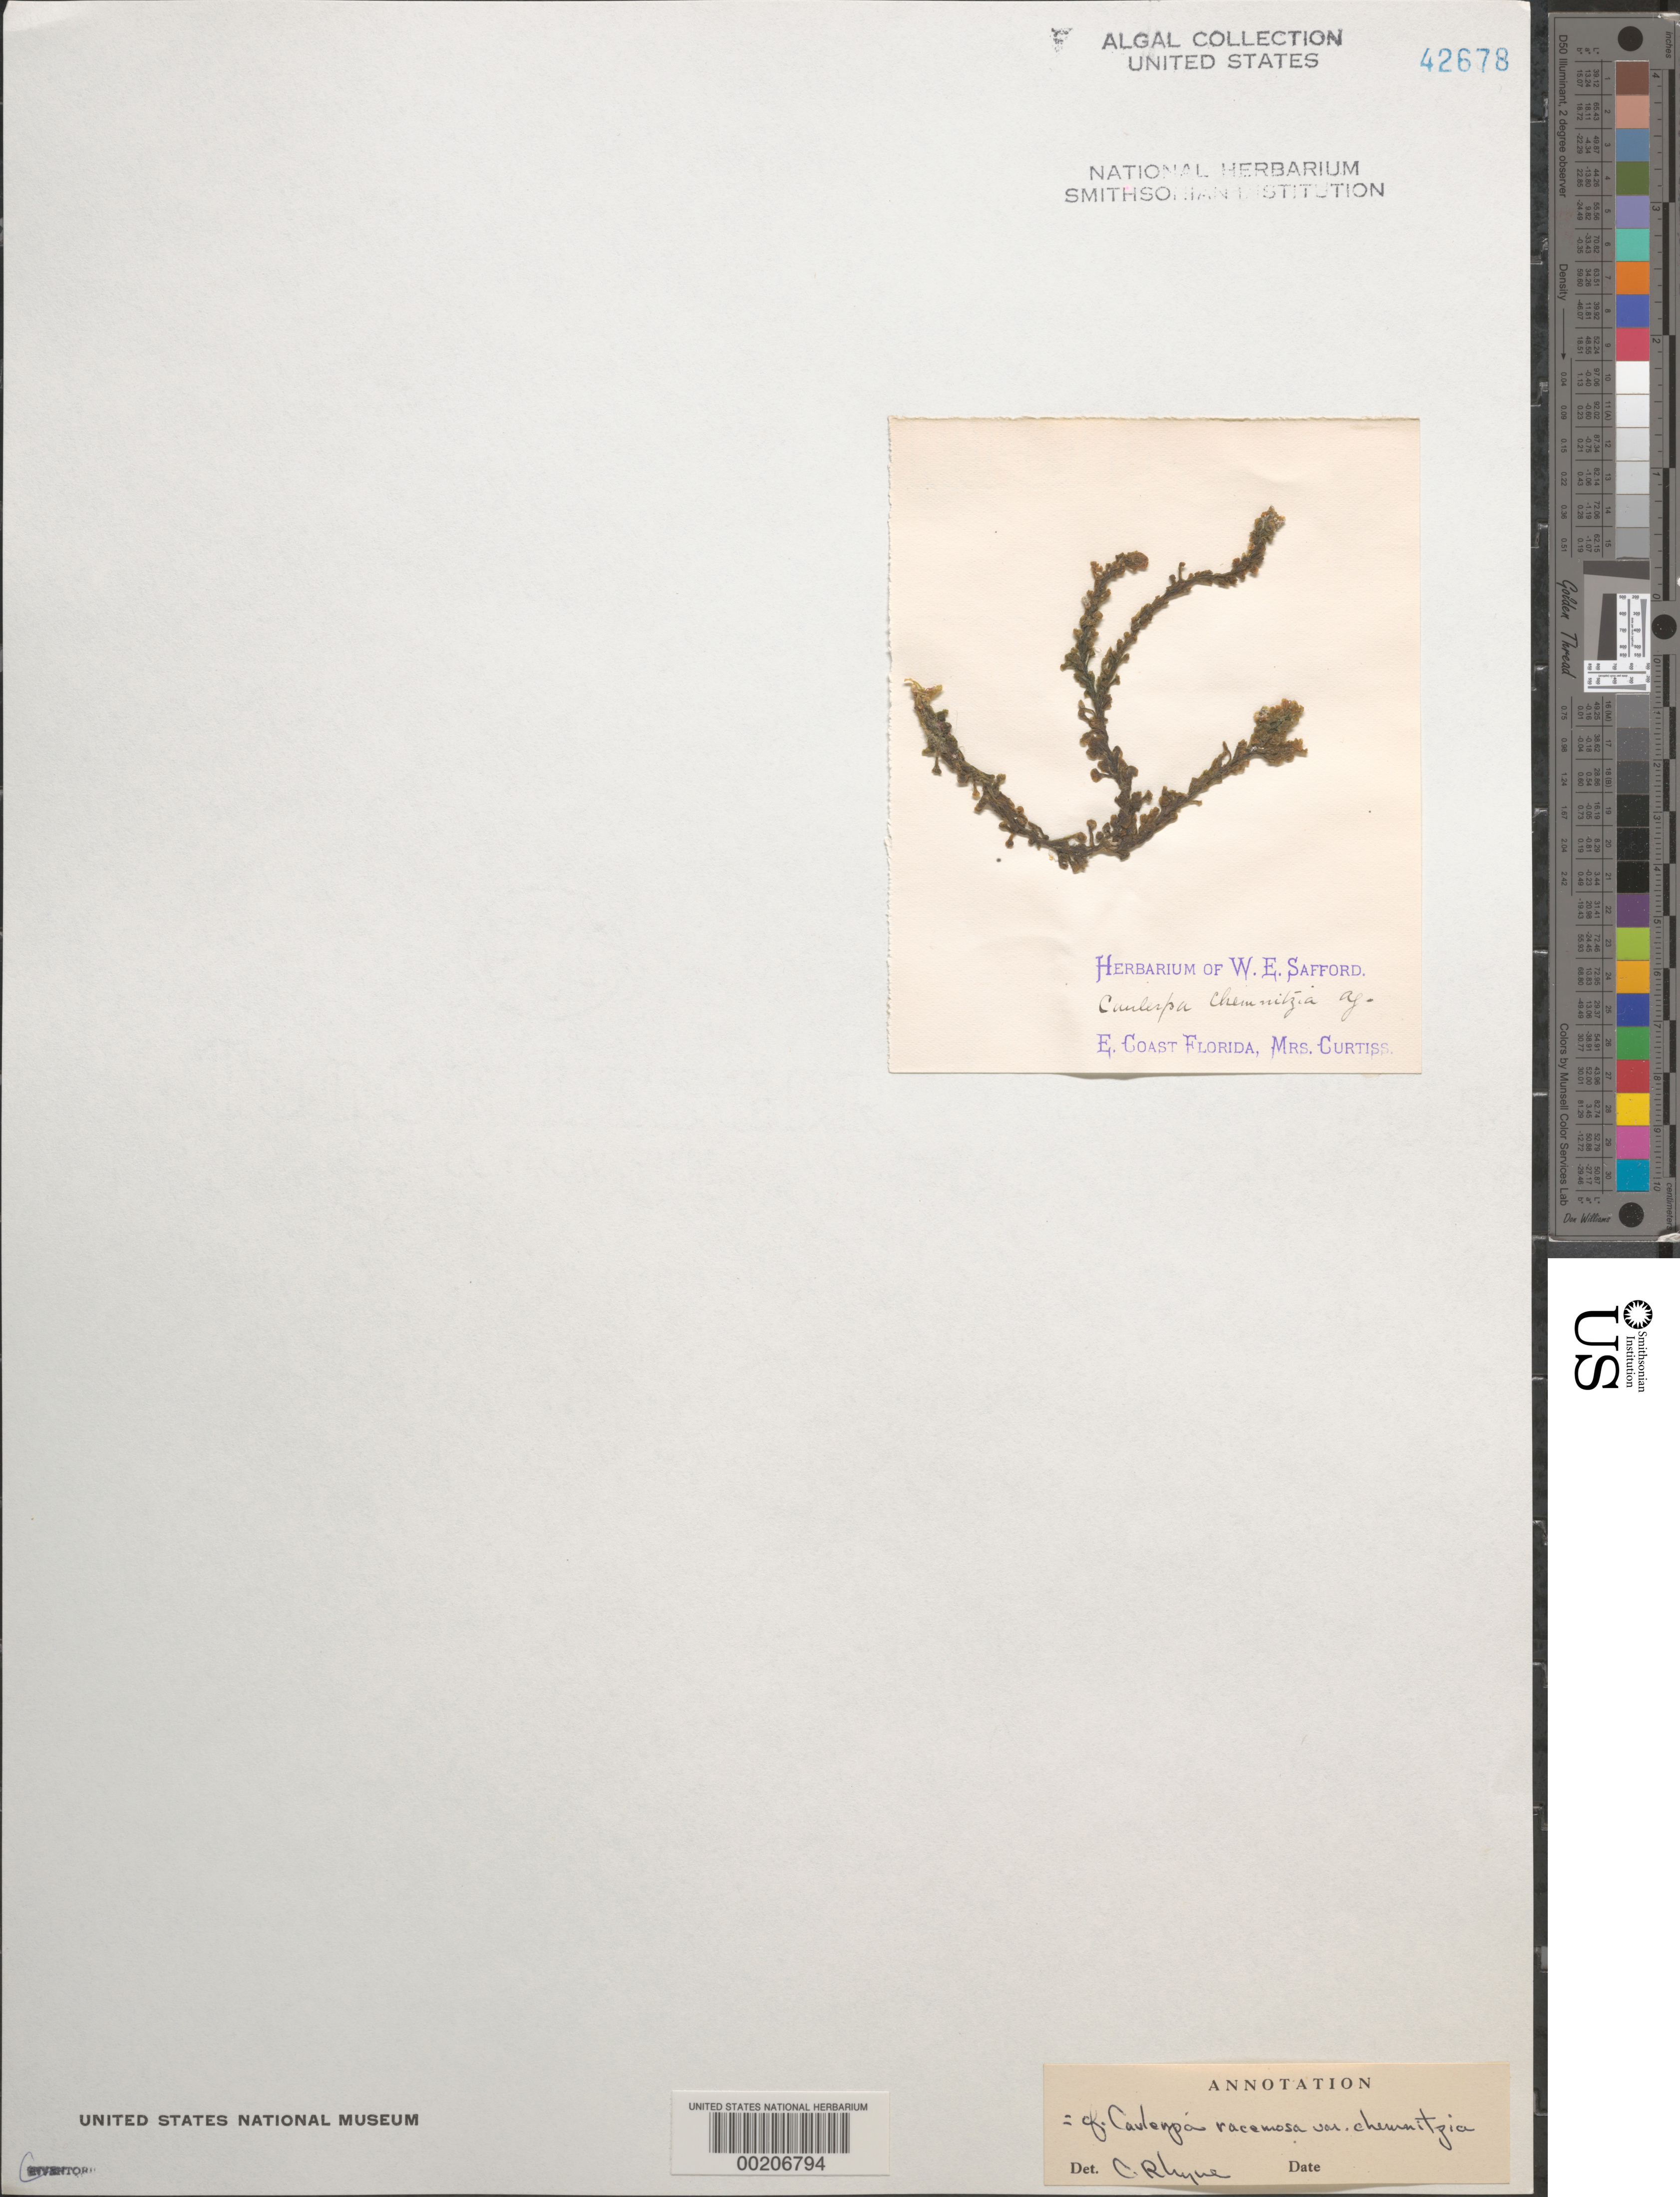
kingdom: Plantae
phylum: Chlorophyta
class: Ulvophyceae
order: Bryopsidales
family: Caulerpaceae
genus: Caulerpa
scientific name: Caulerpa racemosa var. chemnitzia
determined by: Rhyne, C. F.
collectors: F. A. Curtiss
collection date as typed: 18--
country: United States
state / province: Florida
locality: East coast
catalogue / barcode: US 42678